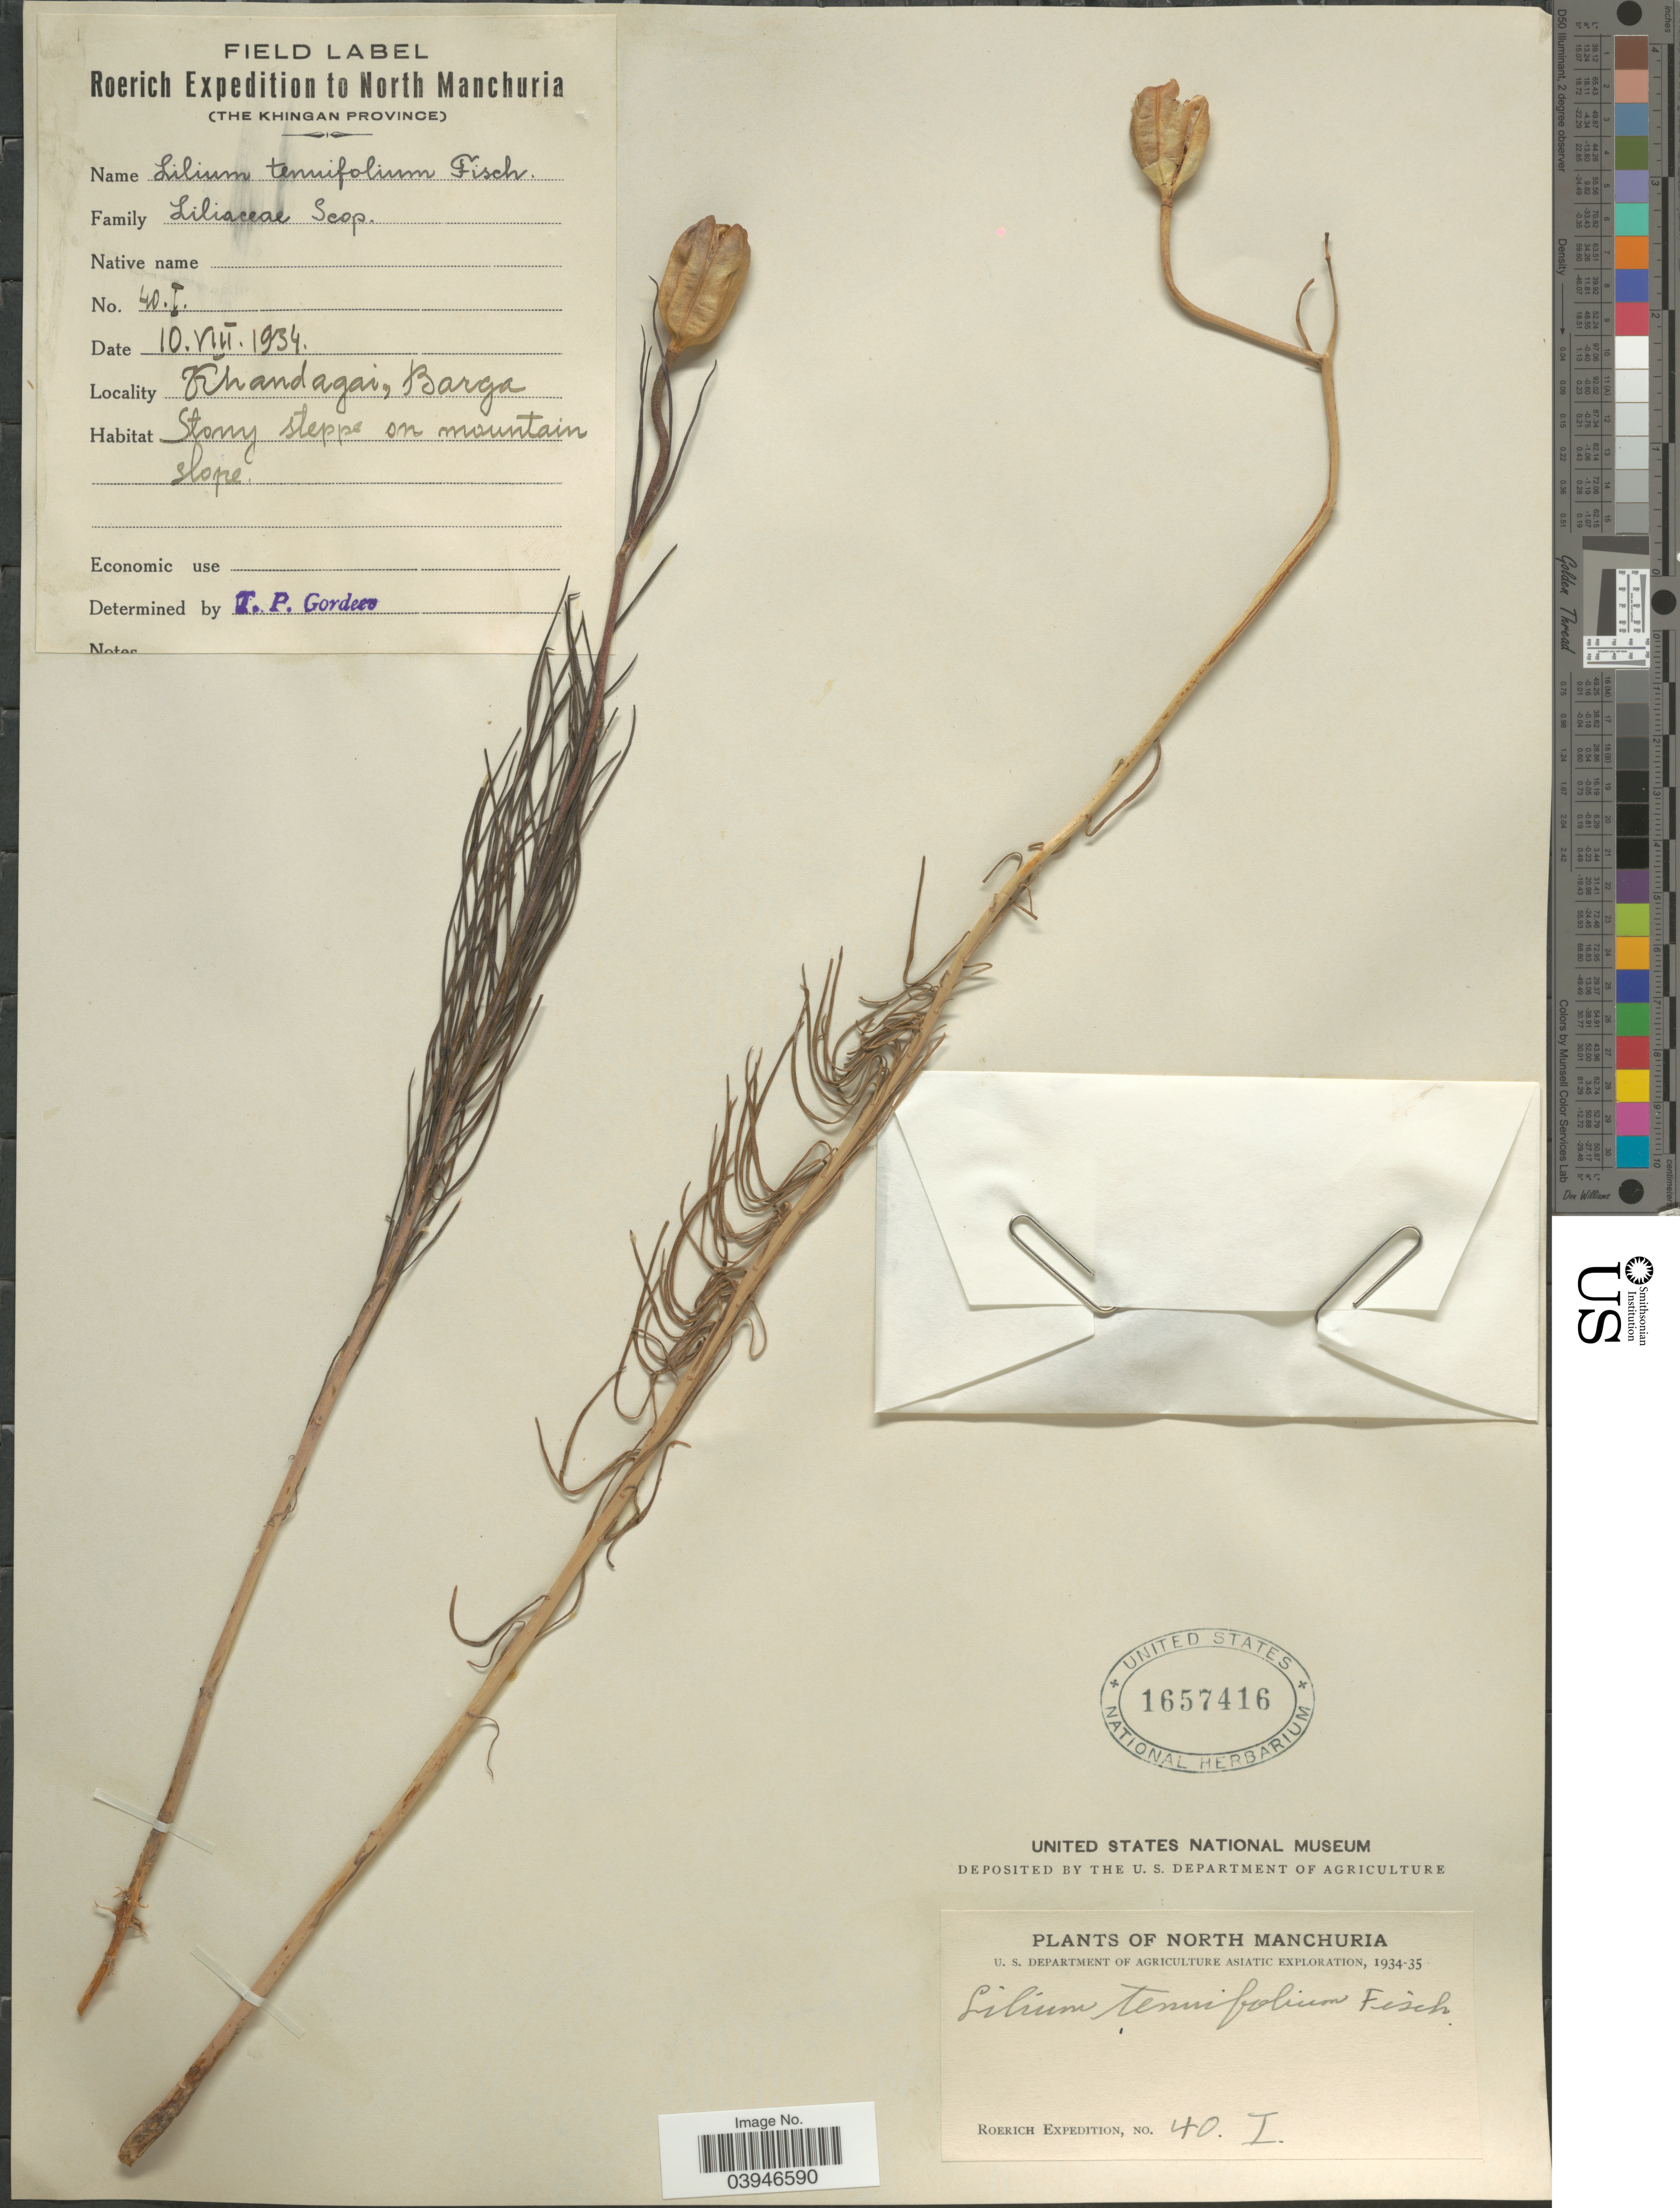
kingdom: Plantae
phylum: Tracheophyta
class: Liliopsida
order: Liliales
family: Liliaceae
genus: Lilium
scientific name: Lilium tenuifolium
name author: Fisch. ex Hook. f.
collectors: Roerich Expedition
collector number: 40 I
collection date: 1934-08-10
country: China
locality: North Manchuria. (The Khingan Province). Khandagai, Barga. Stony steppe on mountain slope.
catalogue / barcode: US 1657416